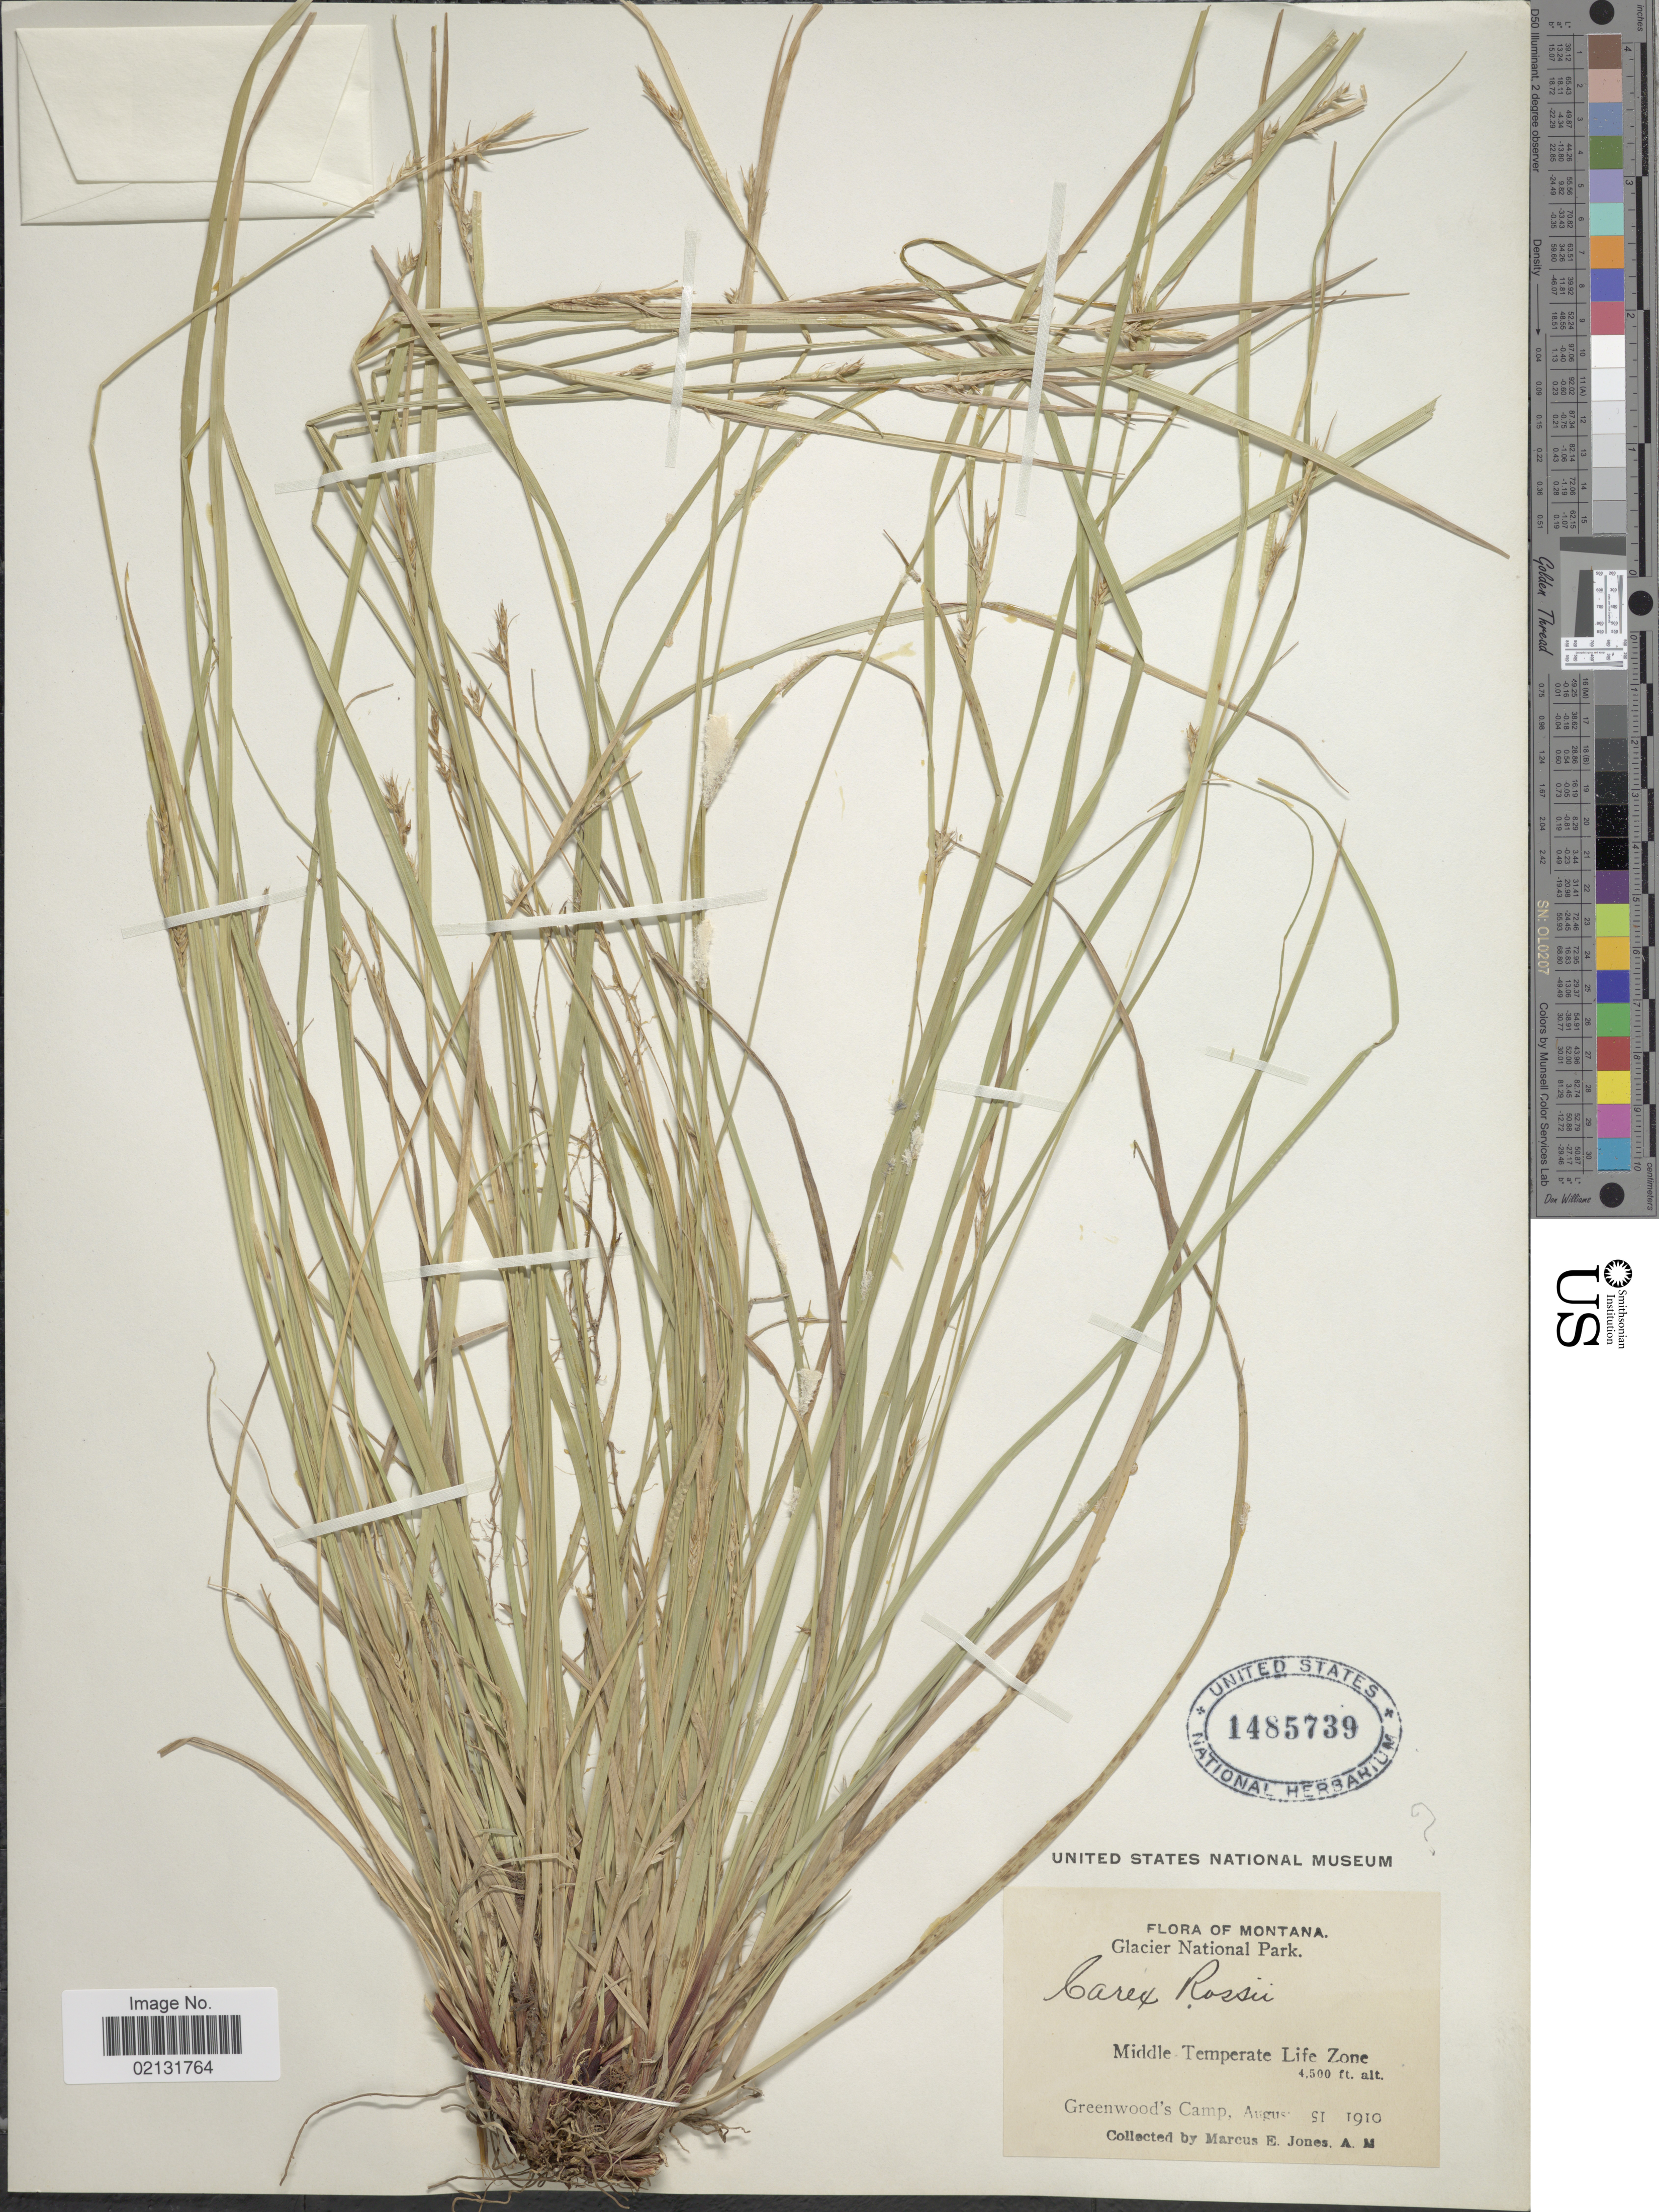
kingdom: Plantae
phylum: Tracheophyta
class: Liliopsida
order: Poales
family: Cyperaceae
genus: Carex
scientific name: Carex rossii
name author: Boott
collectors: M. E. Jones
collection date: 1910-08-15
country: United States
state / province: Montana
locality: Glacier National Park, Middle Temperate Life Zone, Greenwood's Camp.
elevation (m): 1372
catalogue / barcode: US 1485739